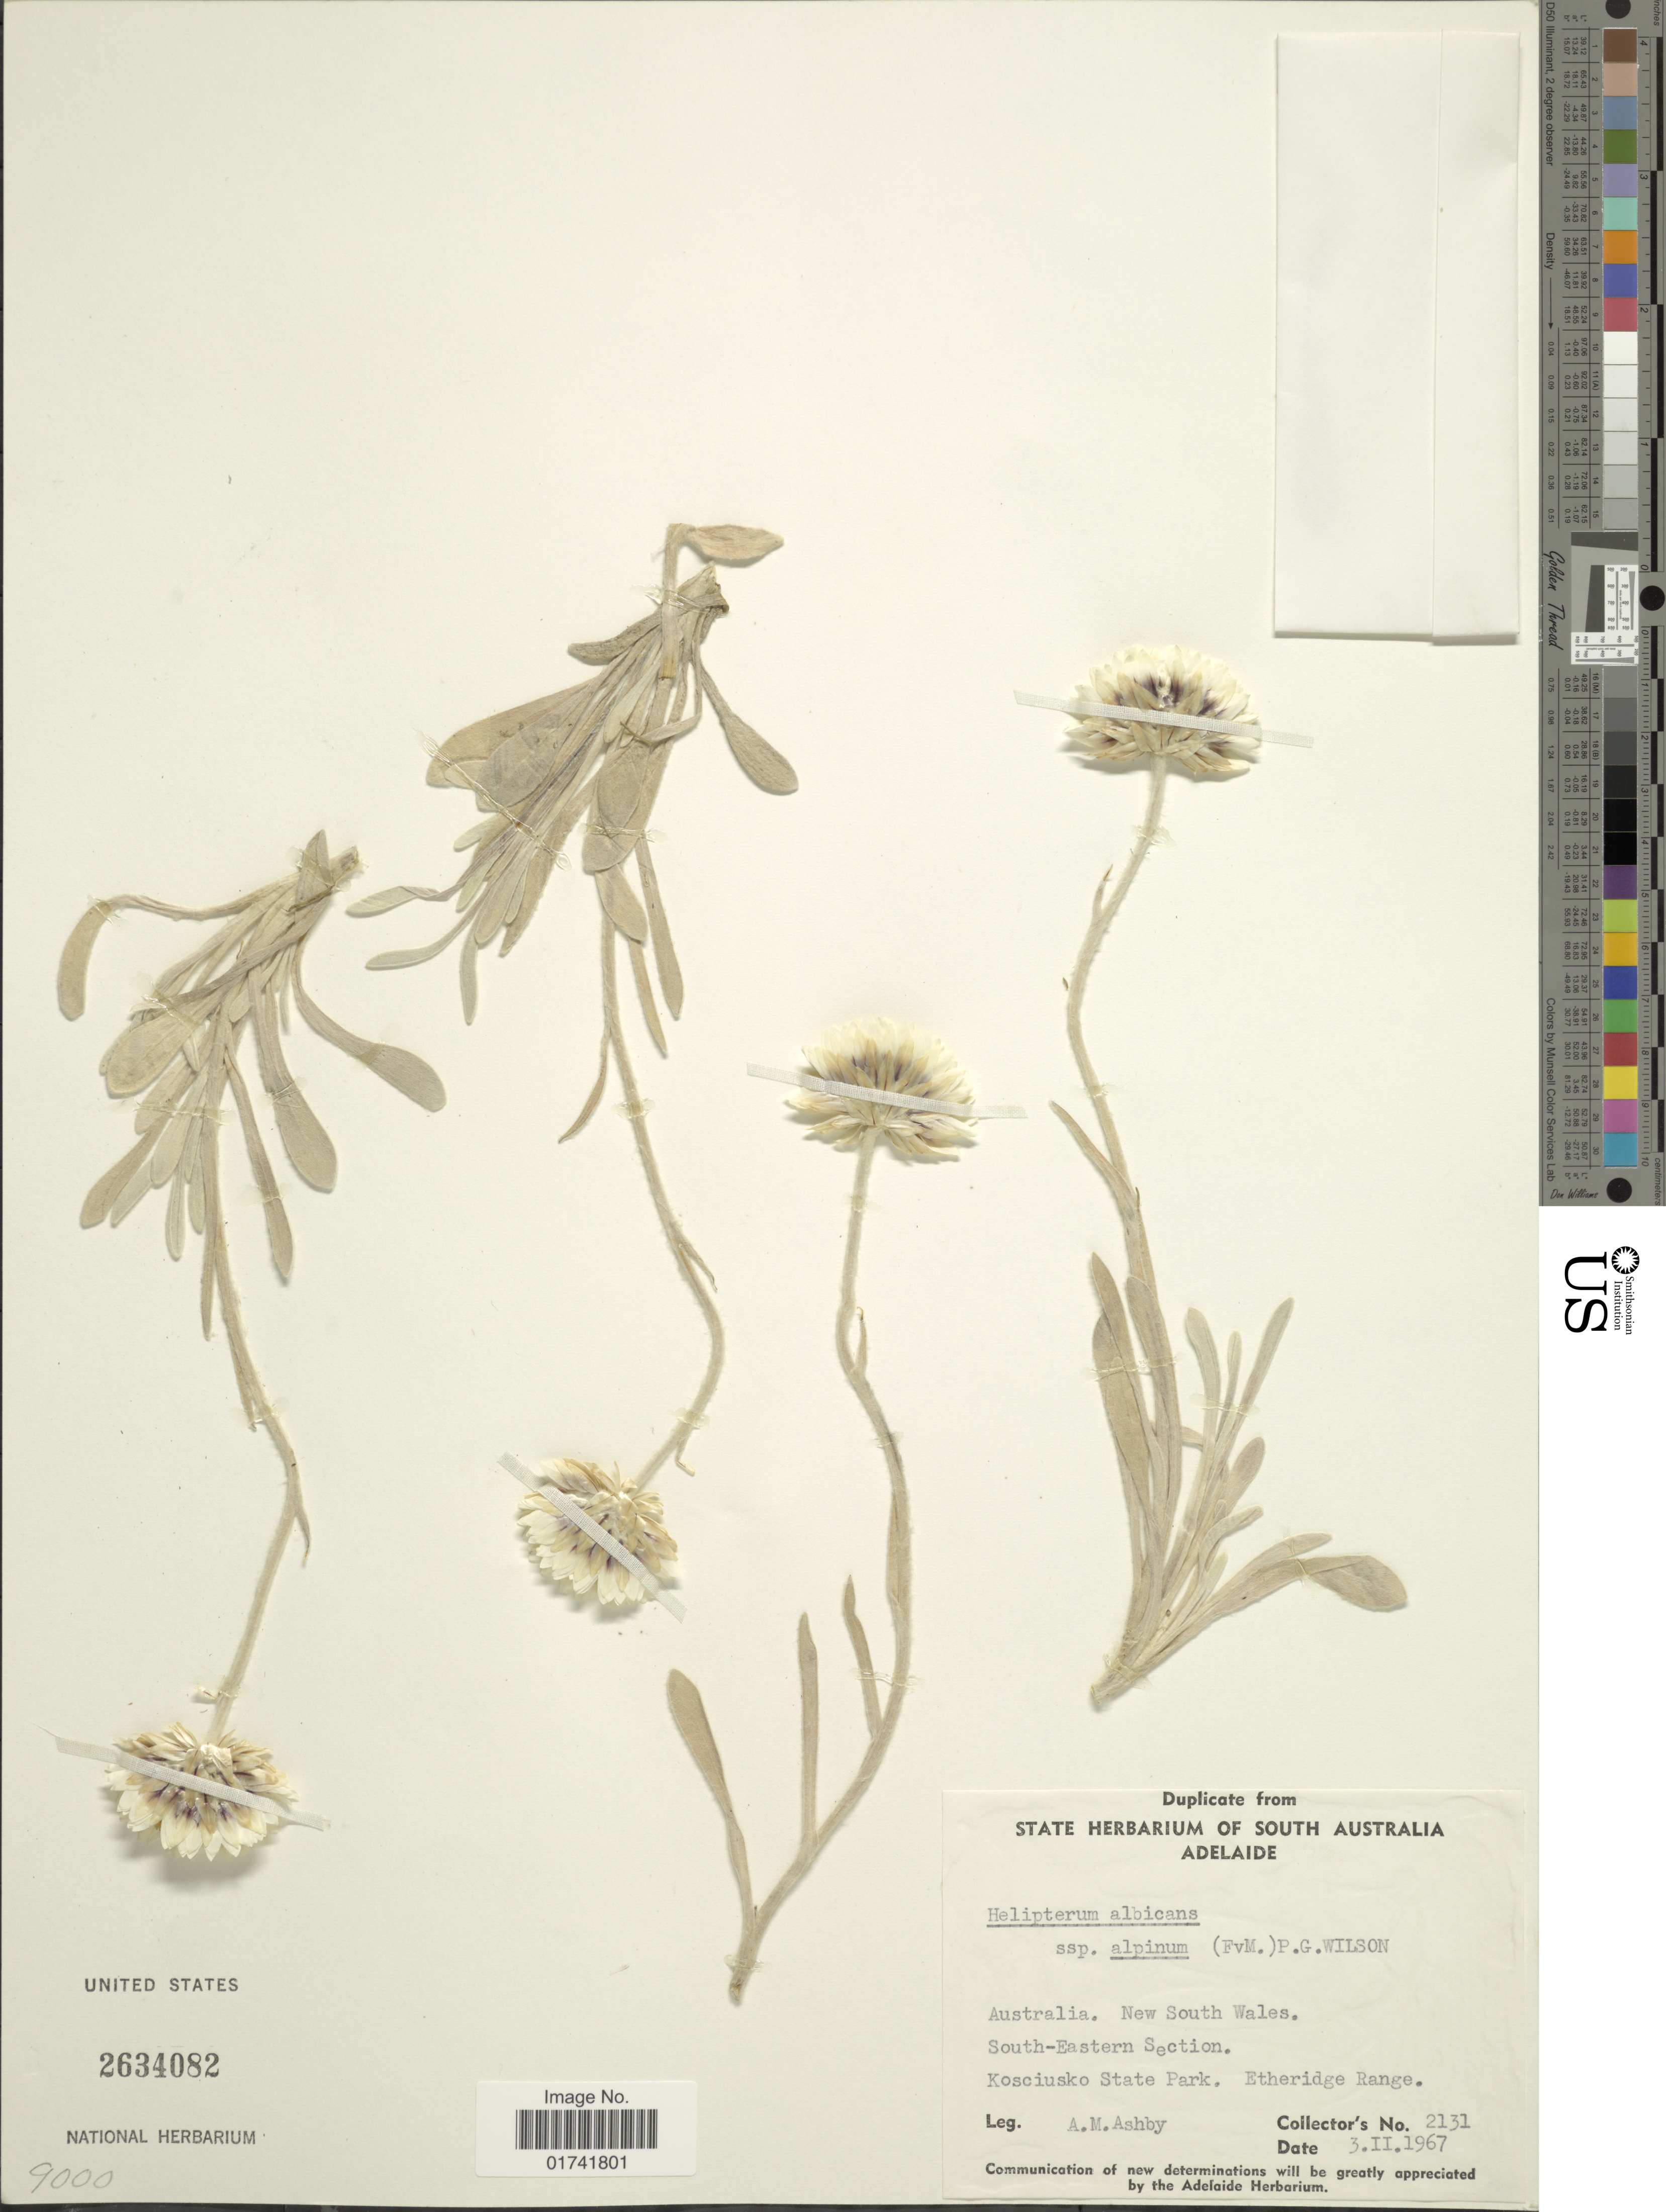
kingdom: Plantae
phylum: Tracheophyta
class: Magnoliopsida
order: Asterales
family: Asteraceae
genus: Leucochrysum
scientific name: Leucochrysum albicans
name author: (A. Cunn.) Paul G. Wilson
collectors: A. Ashby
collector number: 2131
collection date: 1967-02-03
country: Australia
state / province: New South Wales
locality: South-Eastern Section, Kosciusko State Park, Etheridge Range.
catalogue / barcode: US 2634082